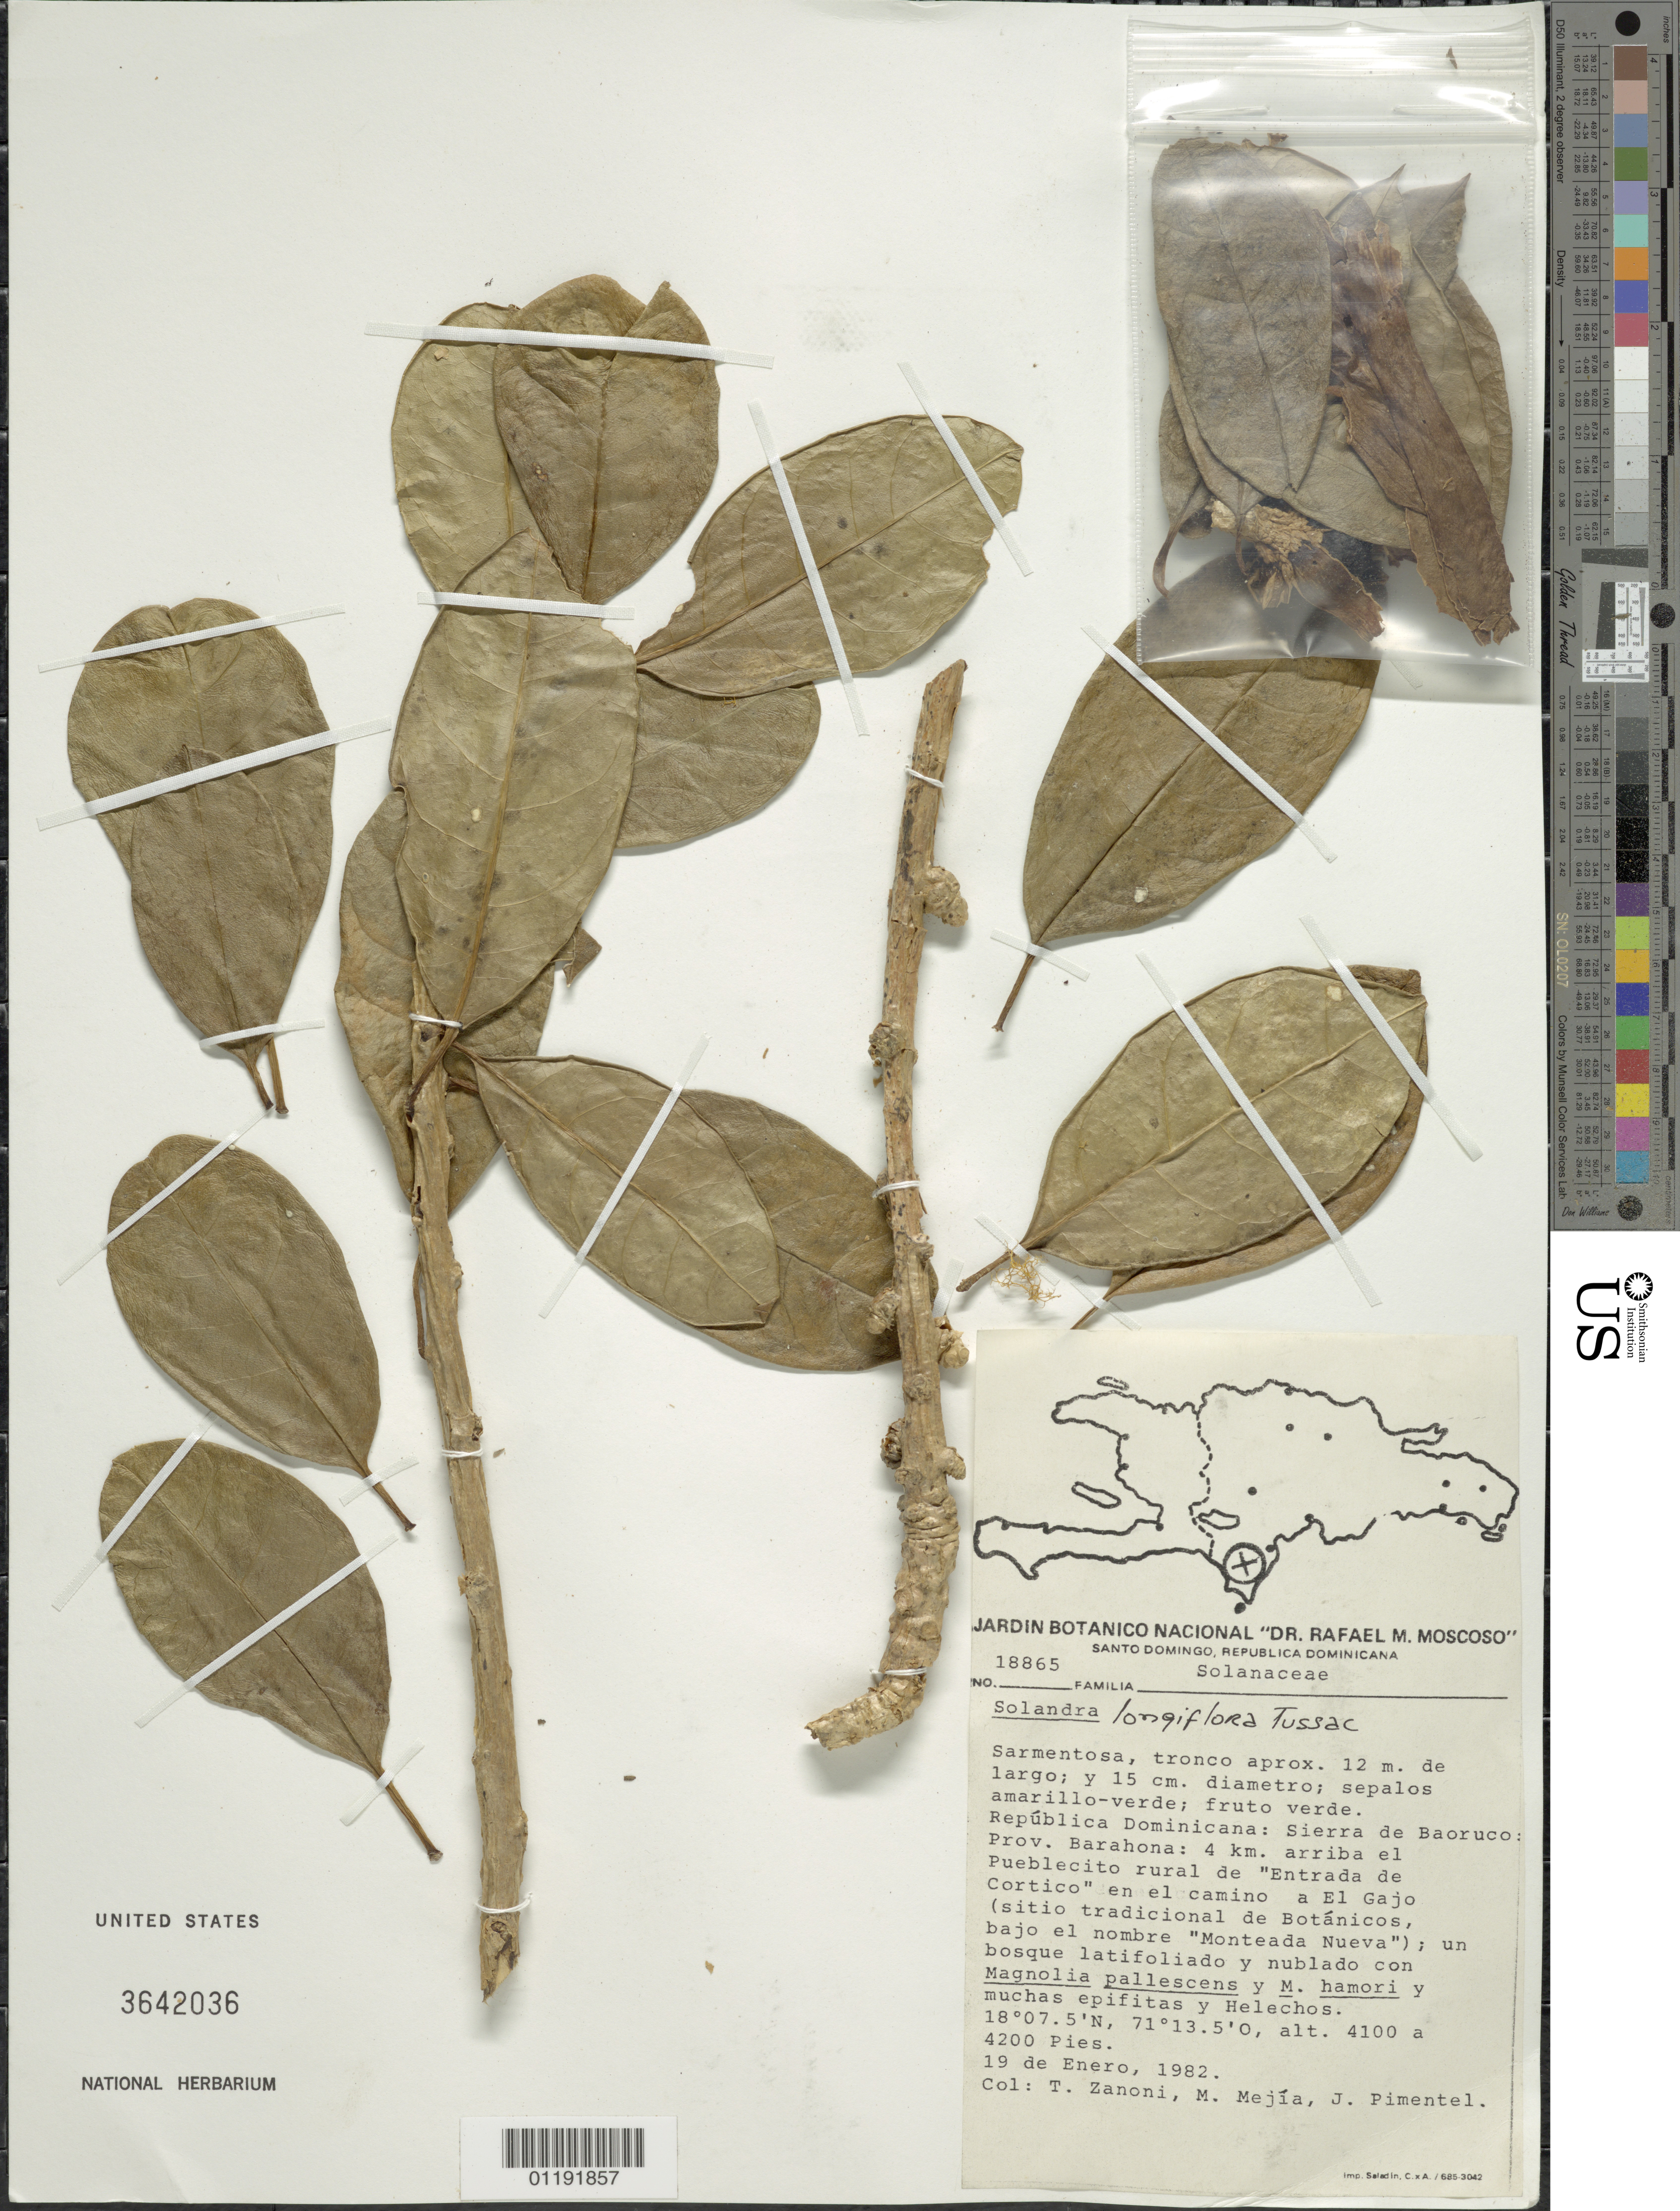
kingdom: Plantae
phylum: Tracheophyta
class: Magnoliopsida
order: Solanales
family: Solanaceae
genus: Solandra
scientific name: Solandra longiflora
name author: Tussac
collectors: T. A. Zanoni, M. Mejia & J. Pimentel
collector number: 18865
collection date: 1982-01-19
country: Dominican Republic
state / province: Barahona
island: Hispaniola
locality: Sierra de Baoruco, 4 km above "Entrada de Cortico" village, on El Gajo street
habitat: Mountain, on street, broadleaf forest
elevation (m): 1250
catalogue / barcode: US 3642036